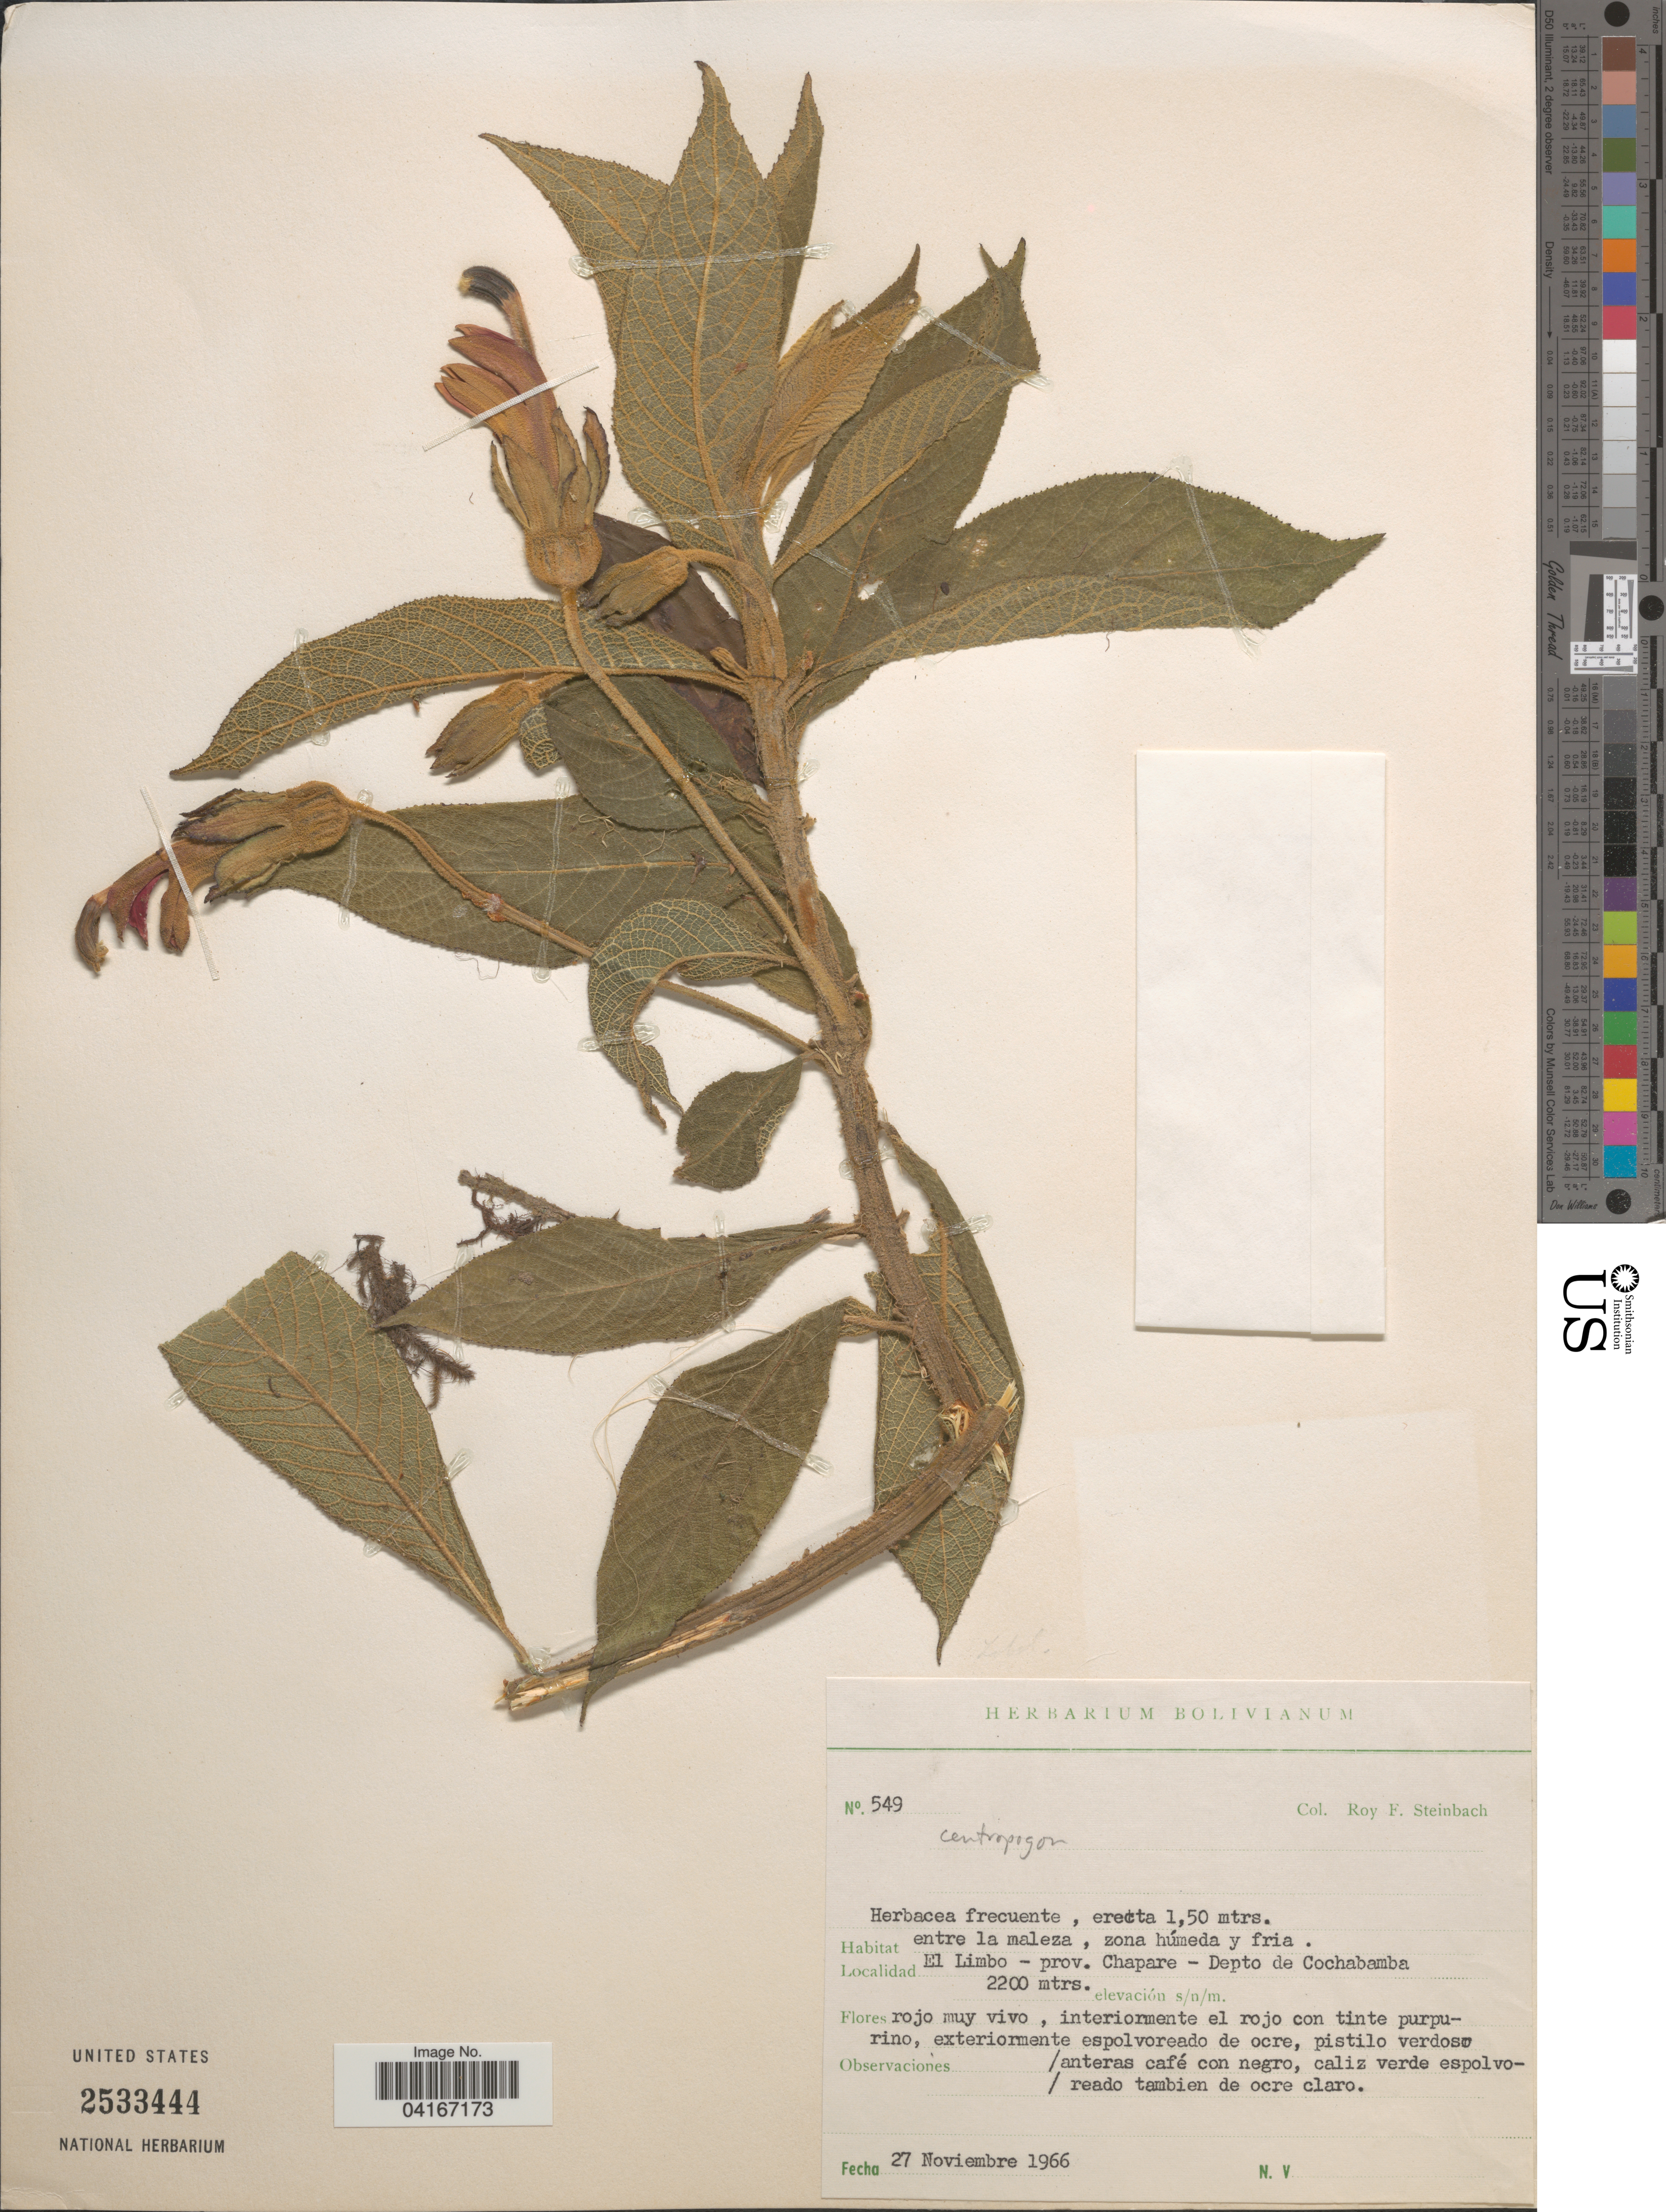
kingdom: Plantae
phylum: Tracheophyta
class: Magnoliopsida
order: Asterales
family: Campanulaceae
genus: Centropogon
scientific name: Centropogon mandonis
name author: Zahlbr.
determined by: Lagomarsino, L. P.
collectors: R. F. Steinbach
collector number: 549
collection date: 1966-11-27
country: Bolivia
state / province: Cochabamba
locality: El Limbo - prov. Chapare - Depto de Cochabamba.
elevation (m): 2200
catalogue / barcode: US 2533444